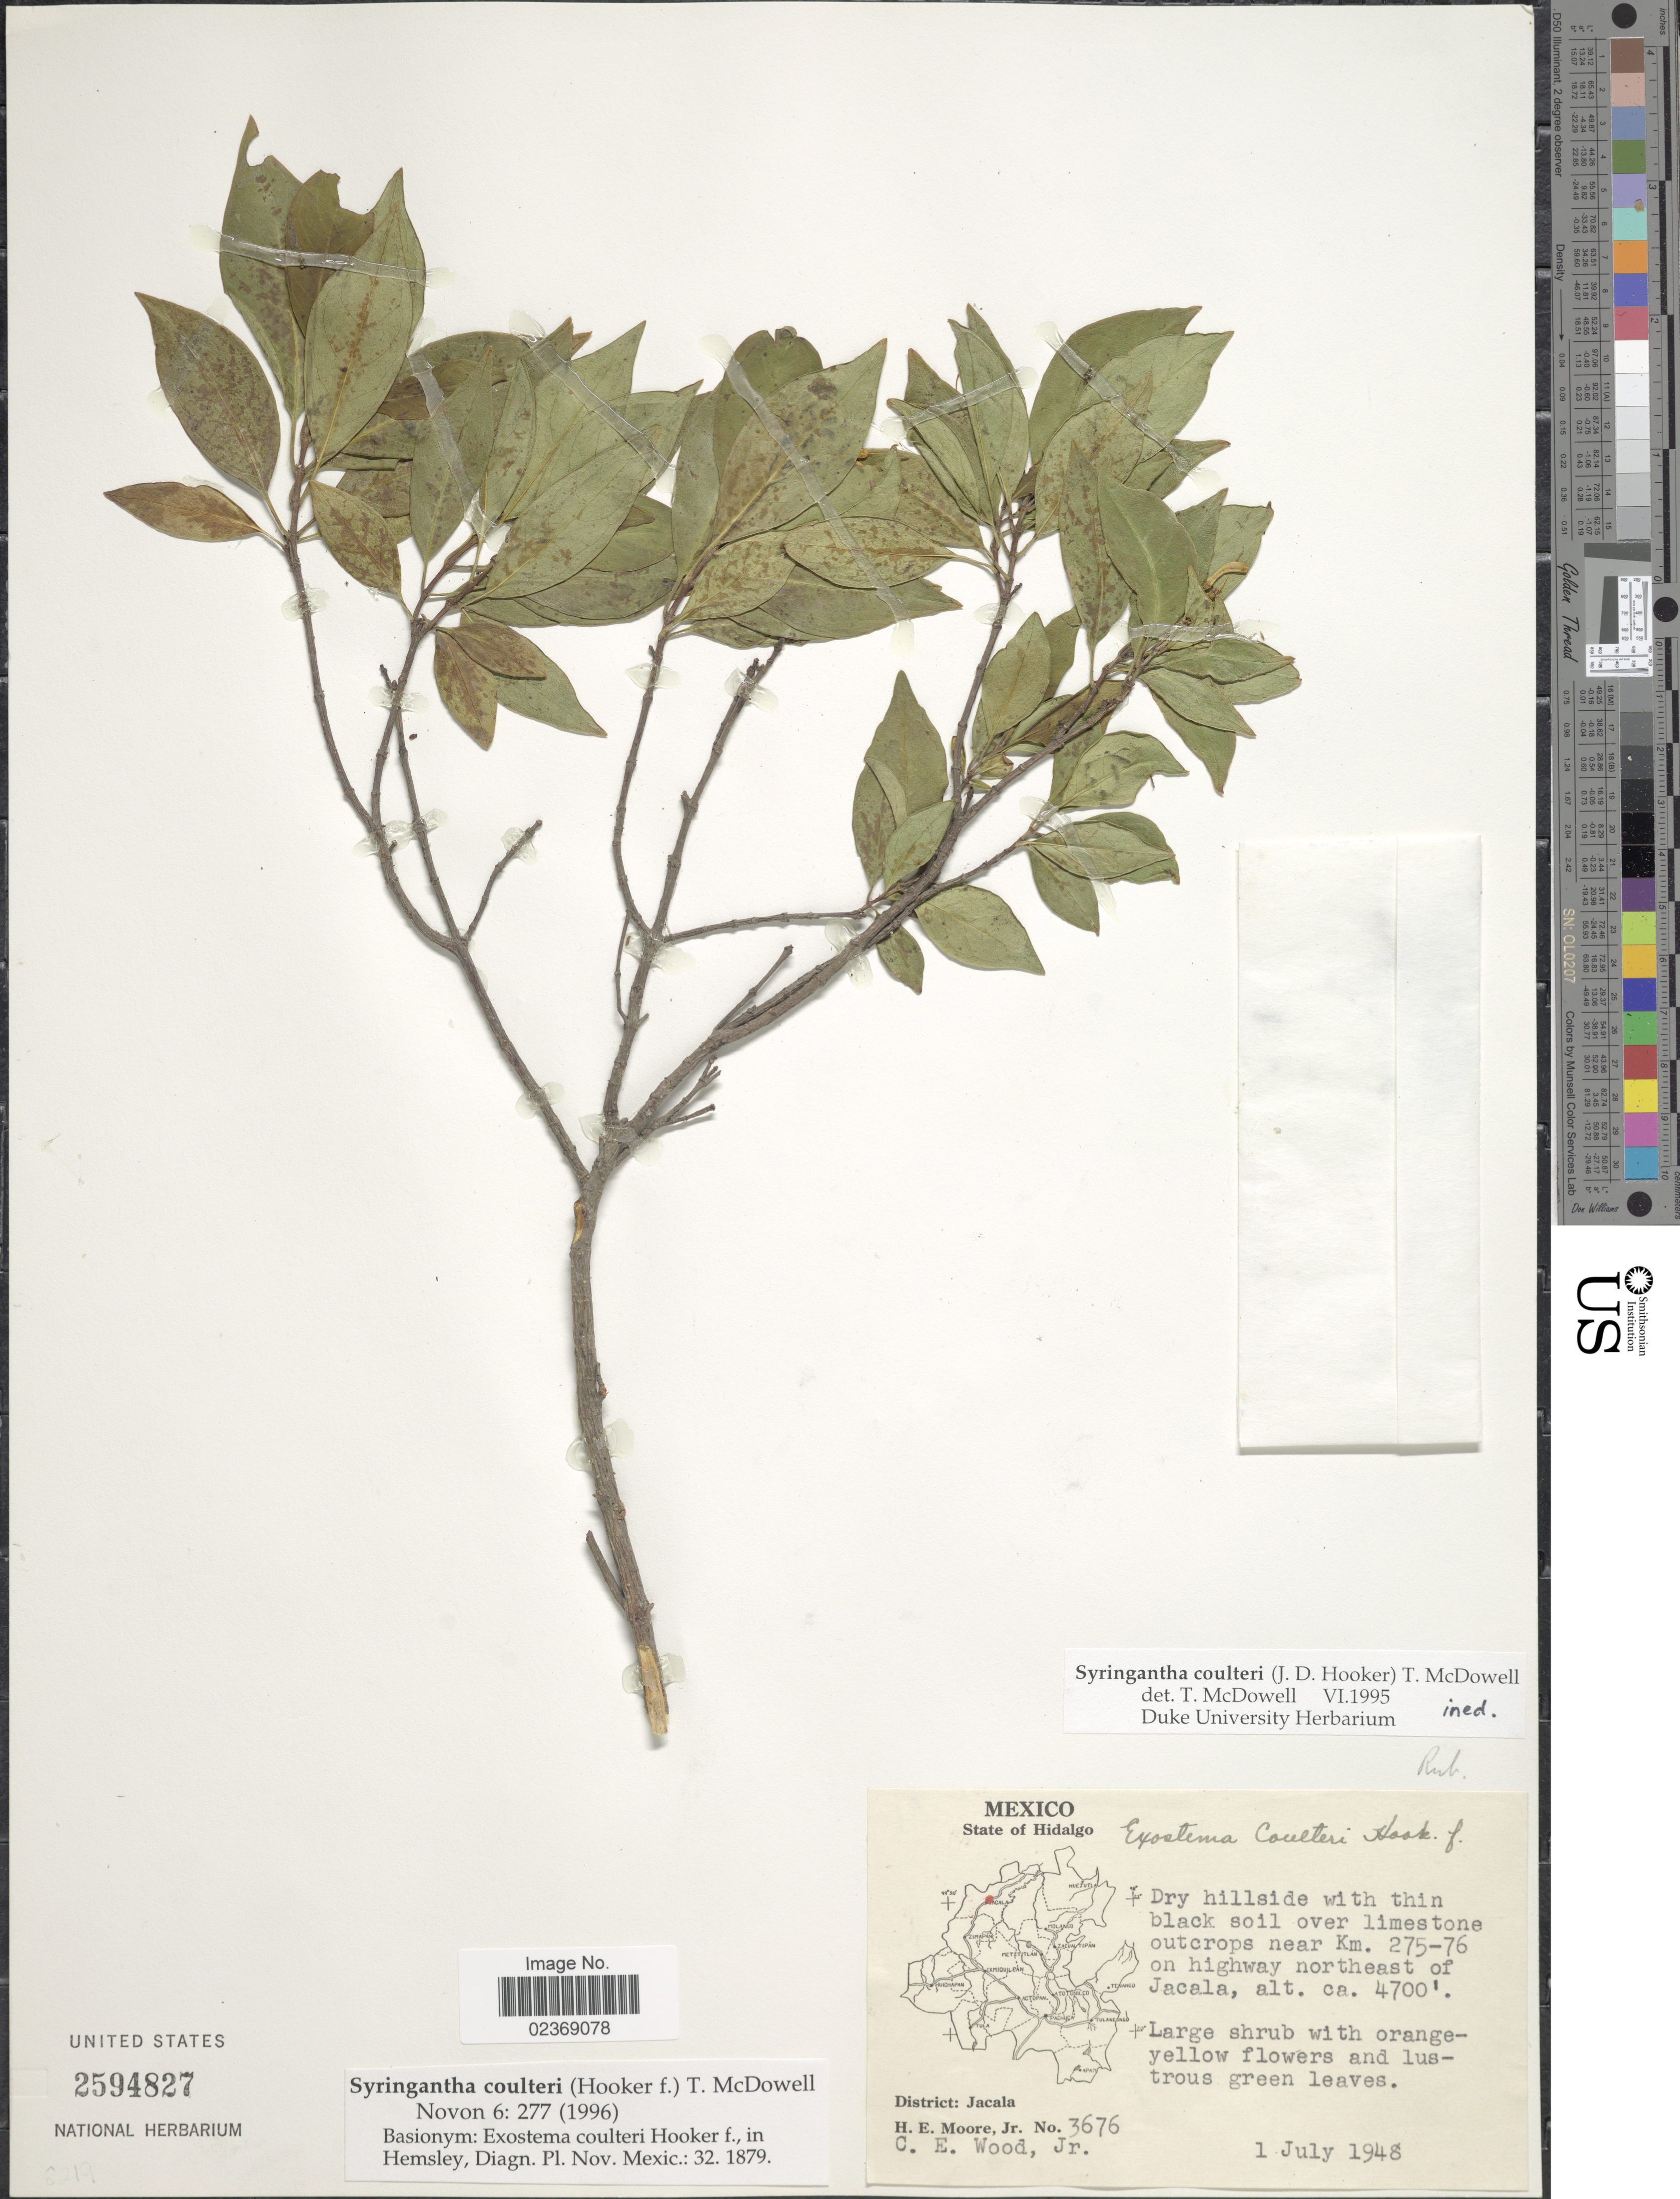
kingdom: Plantae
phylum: Tracheophyta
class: Magnoliopsida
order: Gentianales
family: Rubiaceae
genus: Syringantha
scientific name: Syringantha coulteri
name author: (Hook. f.) T. McDowell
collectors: H. Moore & C. Wood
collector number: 3676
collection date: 1948-07-01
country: Mexico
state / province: Hidalgo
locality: Dry hillside with thin black soil over limestone outcrops near Km 275-76 on highway northeast of Jacala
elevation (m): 1433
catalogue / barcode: US 2594827